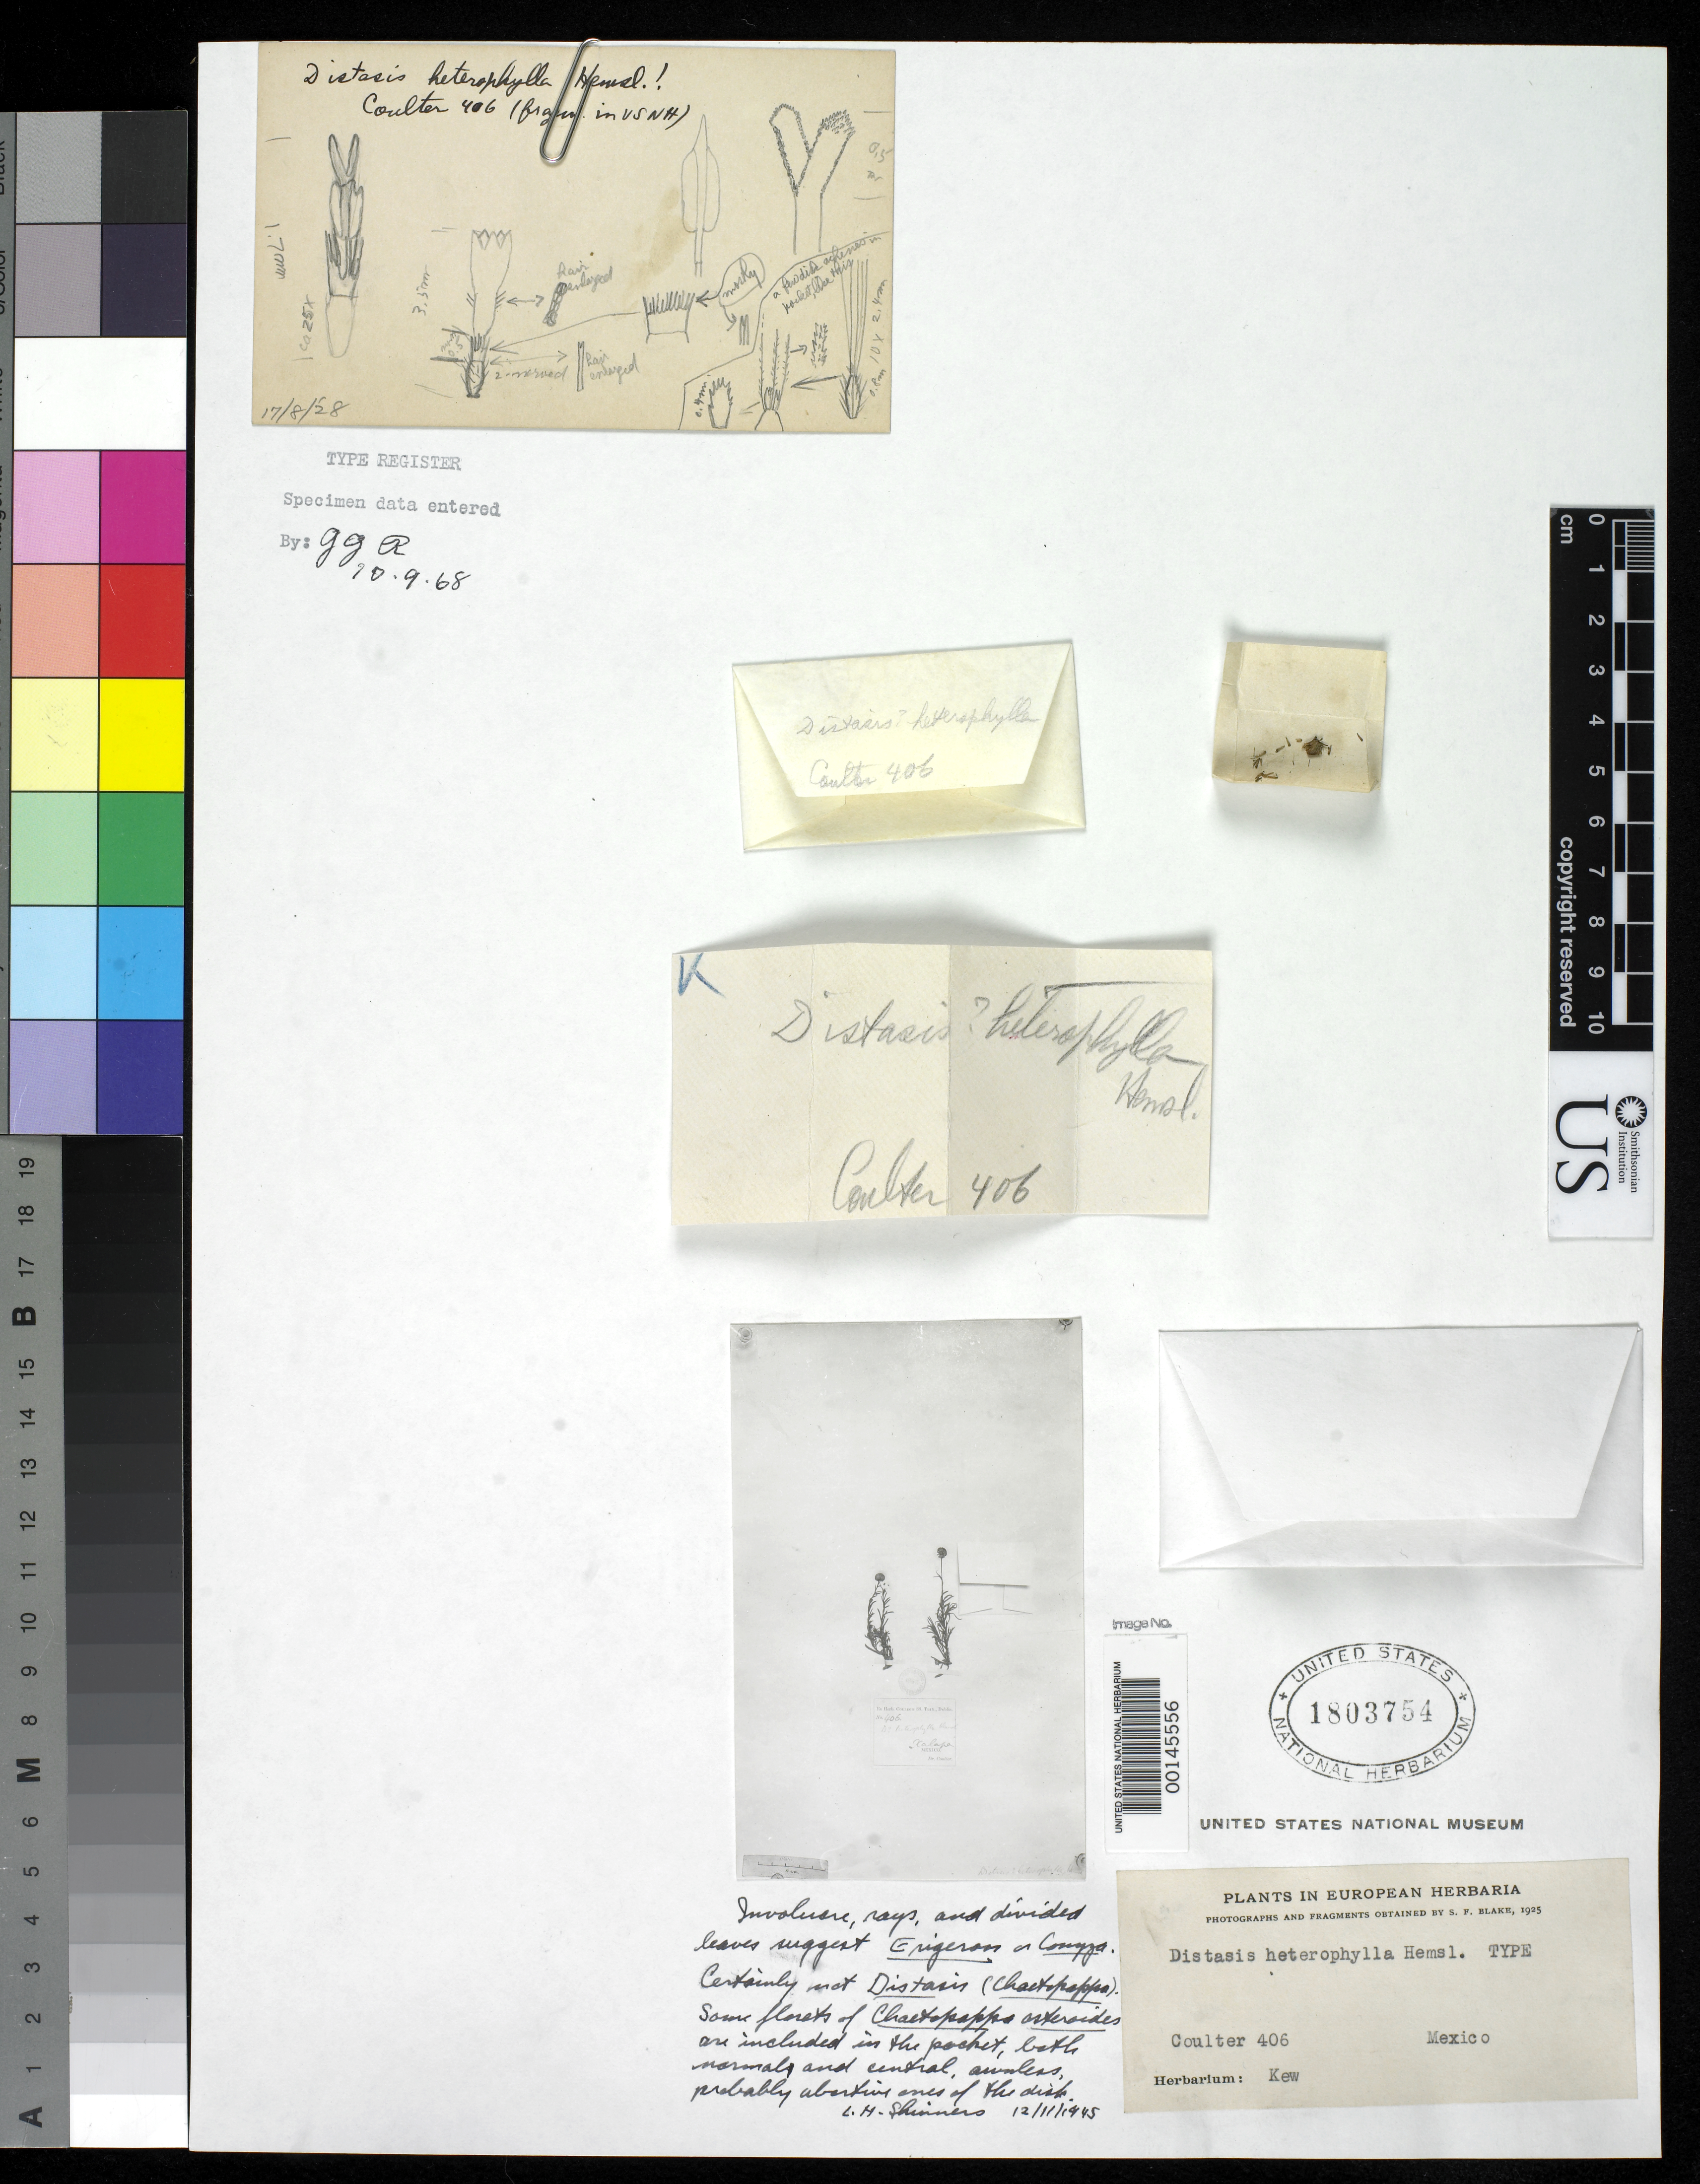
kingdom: Plantae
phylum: Tracheophyta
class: Magnoliopsida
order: Asterales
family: Asteraceae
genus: Distasis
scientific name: Distasis heterophylla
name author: Hemsl.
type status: Type Material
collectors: J. M. Coulter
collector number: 406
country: Mexico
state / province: Veracruz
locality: Jalapa ("Xalapa").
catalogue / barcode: US 1803754